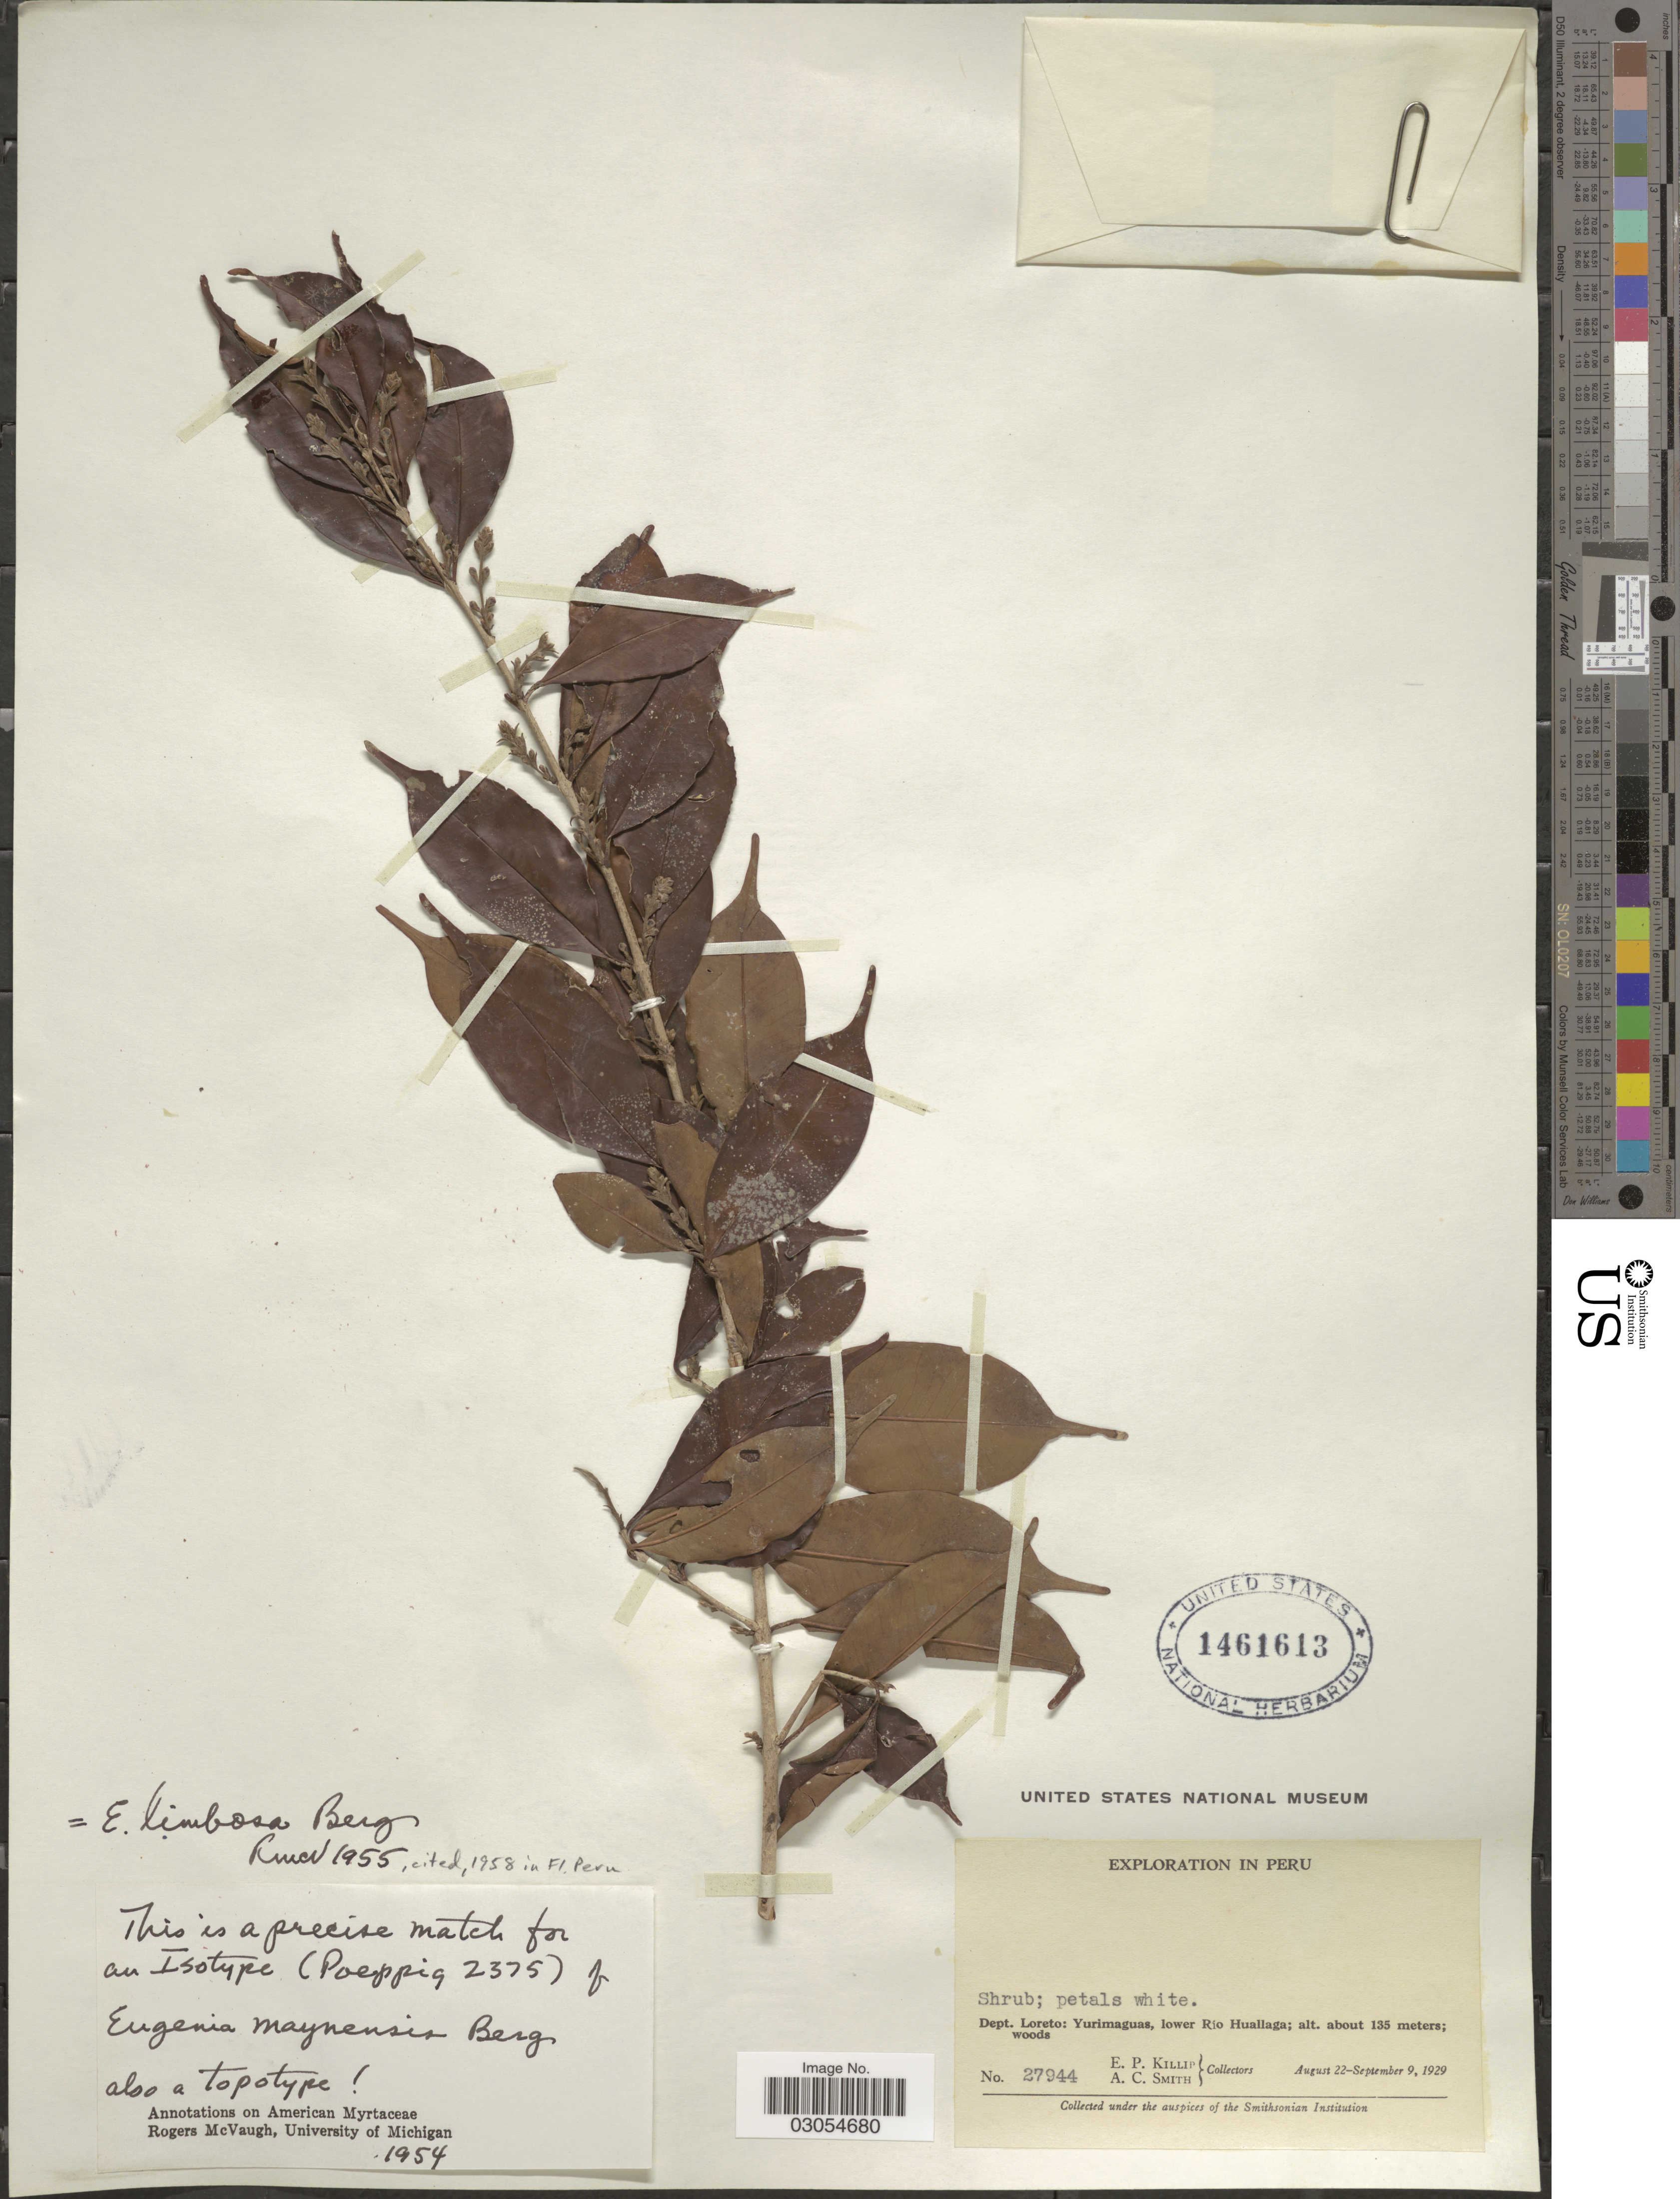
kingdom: Plantae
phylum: Tracheophyta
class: Magnoliopsida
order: Myrtales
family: Myrtaceae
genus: Eugenia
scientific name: Eugenia limbosa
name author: O. Berg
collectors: E. P. Killip & A. C. Smith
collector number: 27944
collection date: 1929-08-22/1929-09-09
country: Peru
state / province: Loreto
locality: Dept. Loreto: Yurimaguas, lower Río Huallaga.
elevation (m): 135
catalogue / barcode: US 1461613